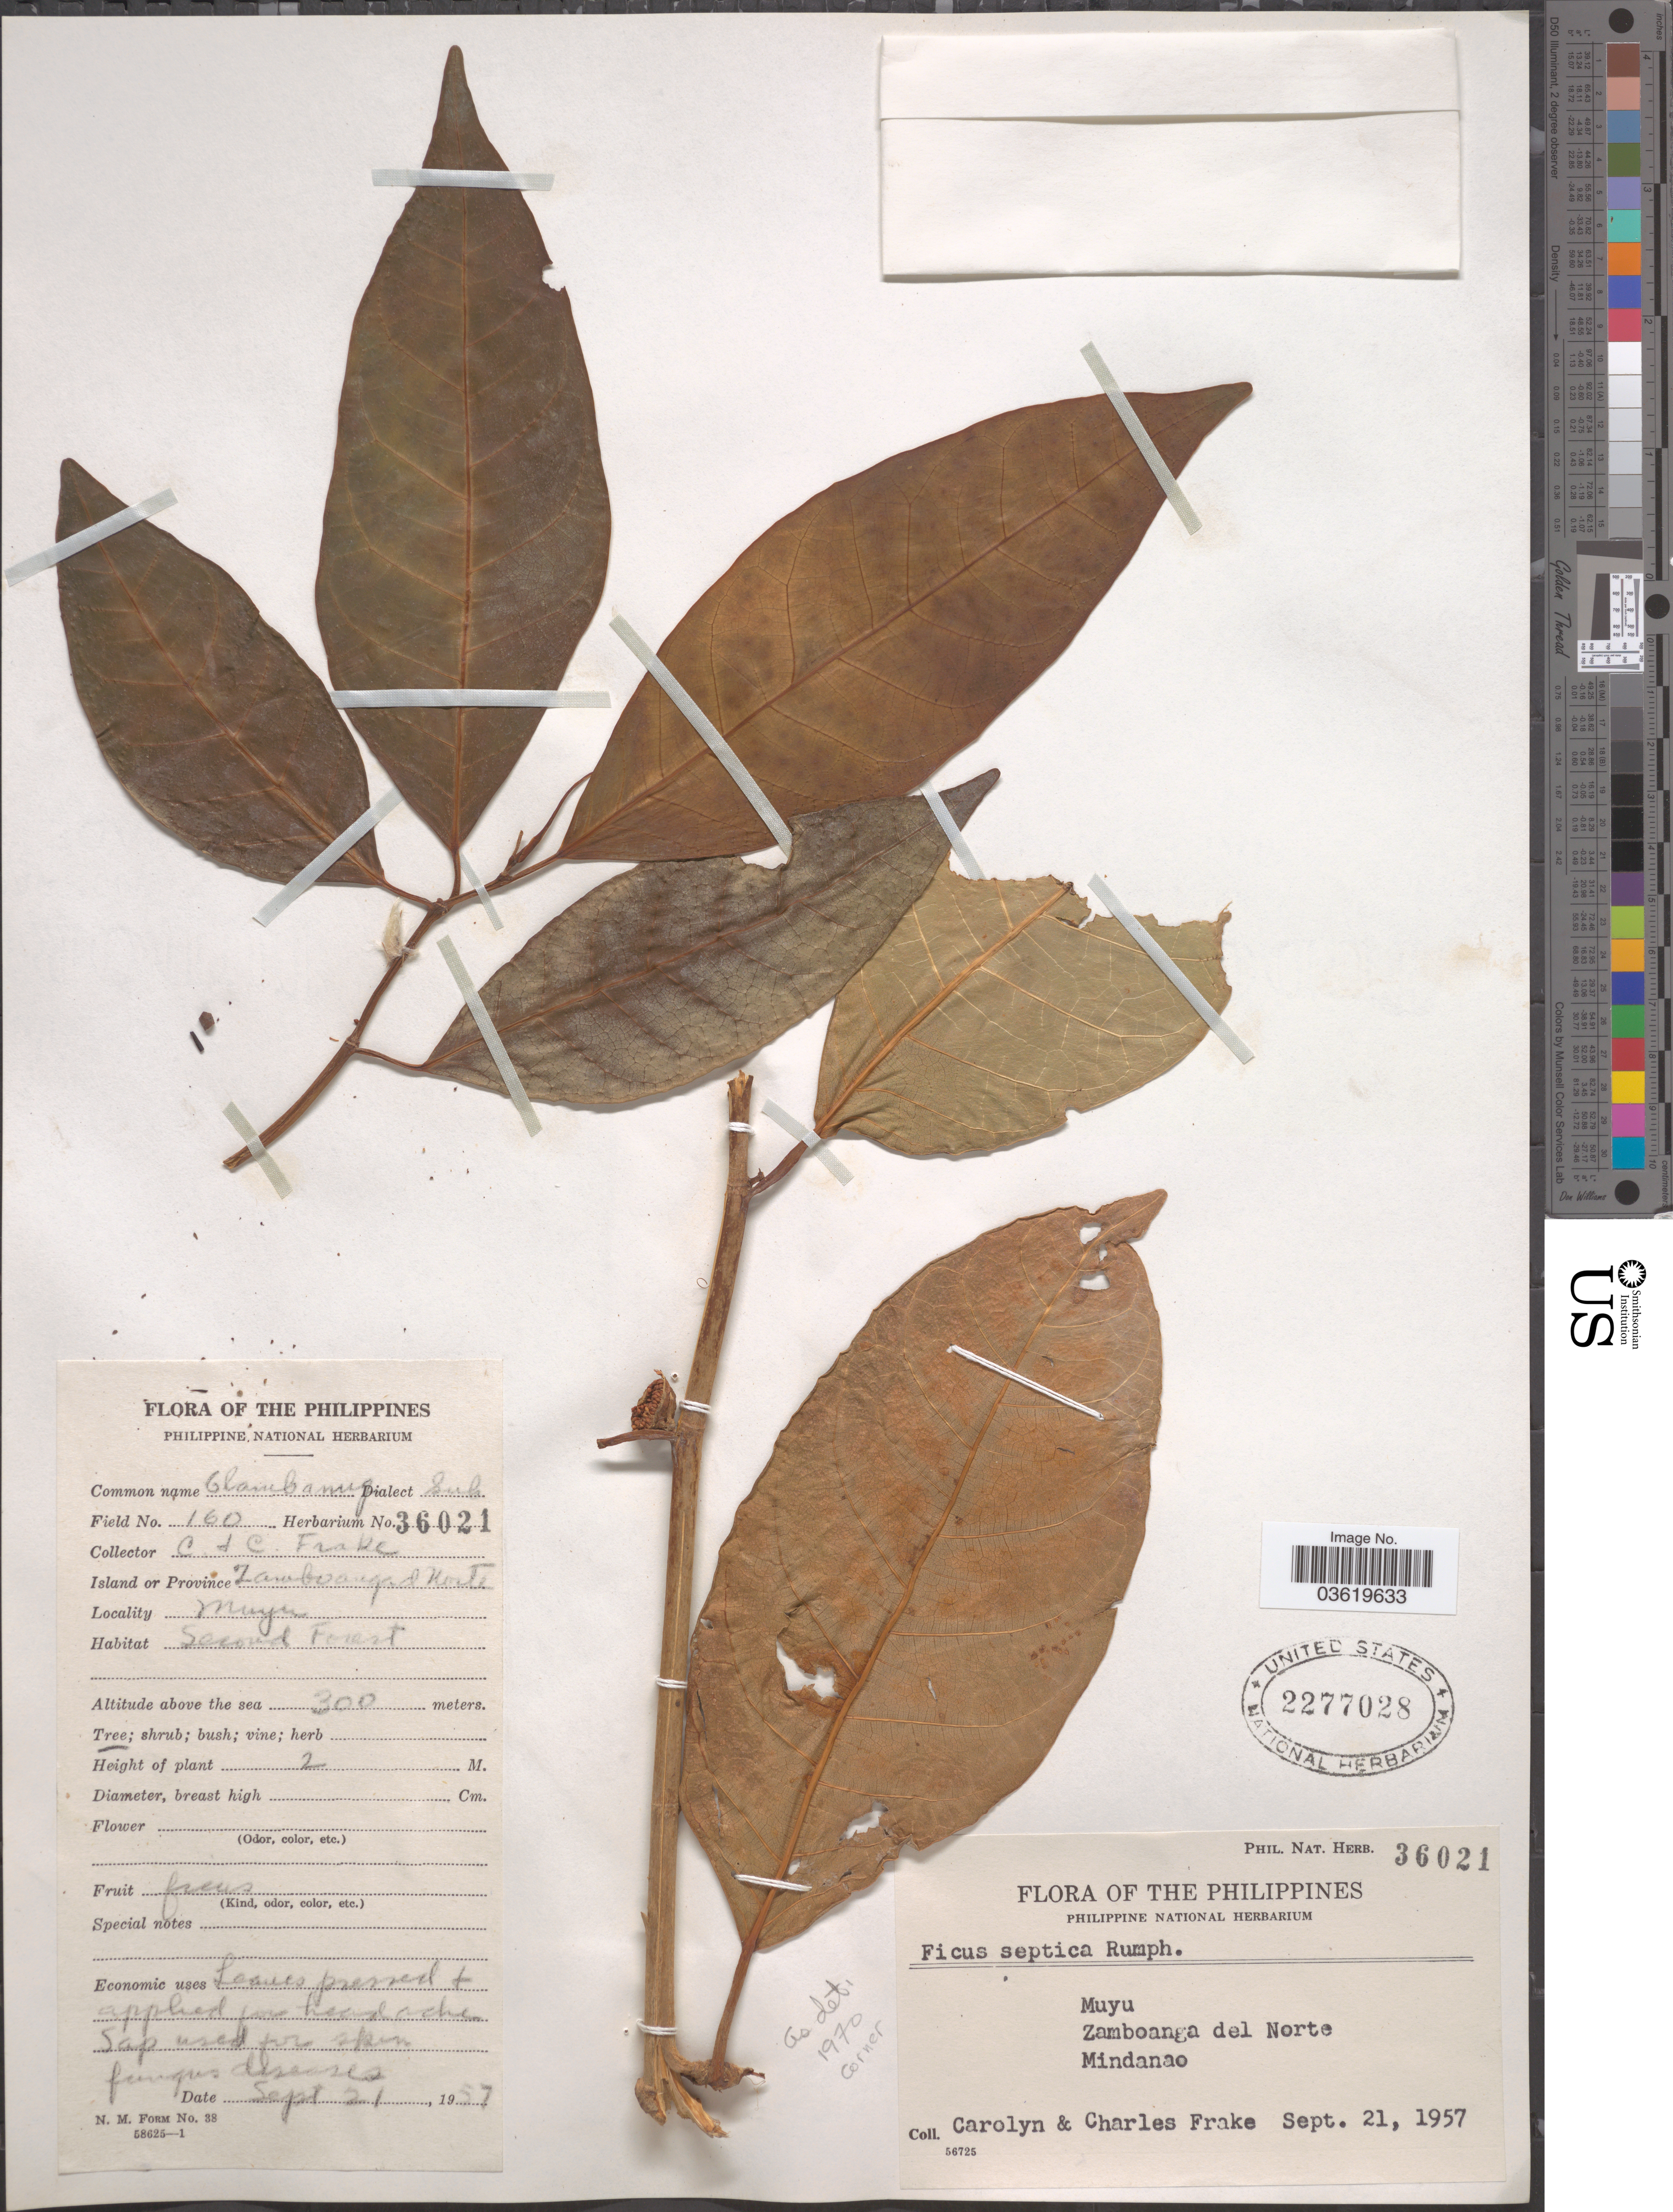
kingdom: Plantae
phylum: Tracheophyta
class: Magnoliopsida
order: Rosales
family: Moraceae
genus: Ficus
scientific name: Ficus septica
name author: Burm. f.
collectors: C. M. Frake & C. O. Frake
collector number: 160/ Phil. Nat. Herb. 36021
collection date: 1957-09-21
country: Philippines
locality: Island of Province Zamboanga del Norte. Muyu. Mindanao.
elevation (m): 300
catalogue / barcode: US 2277028